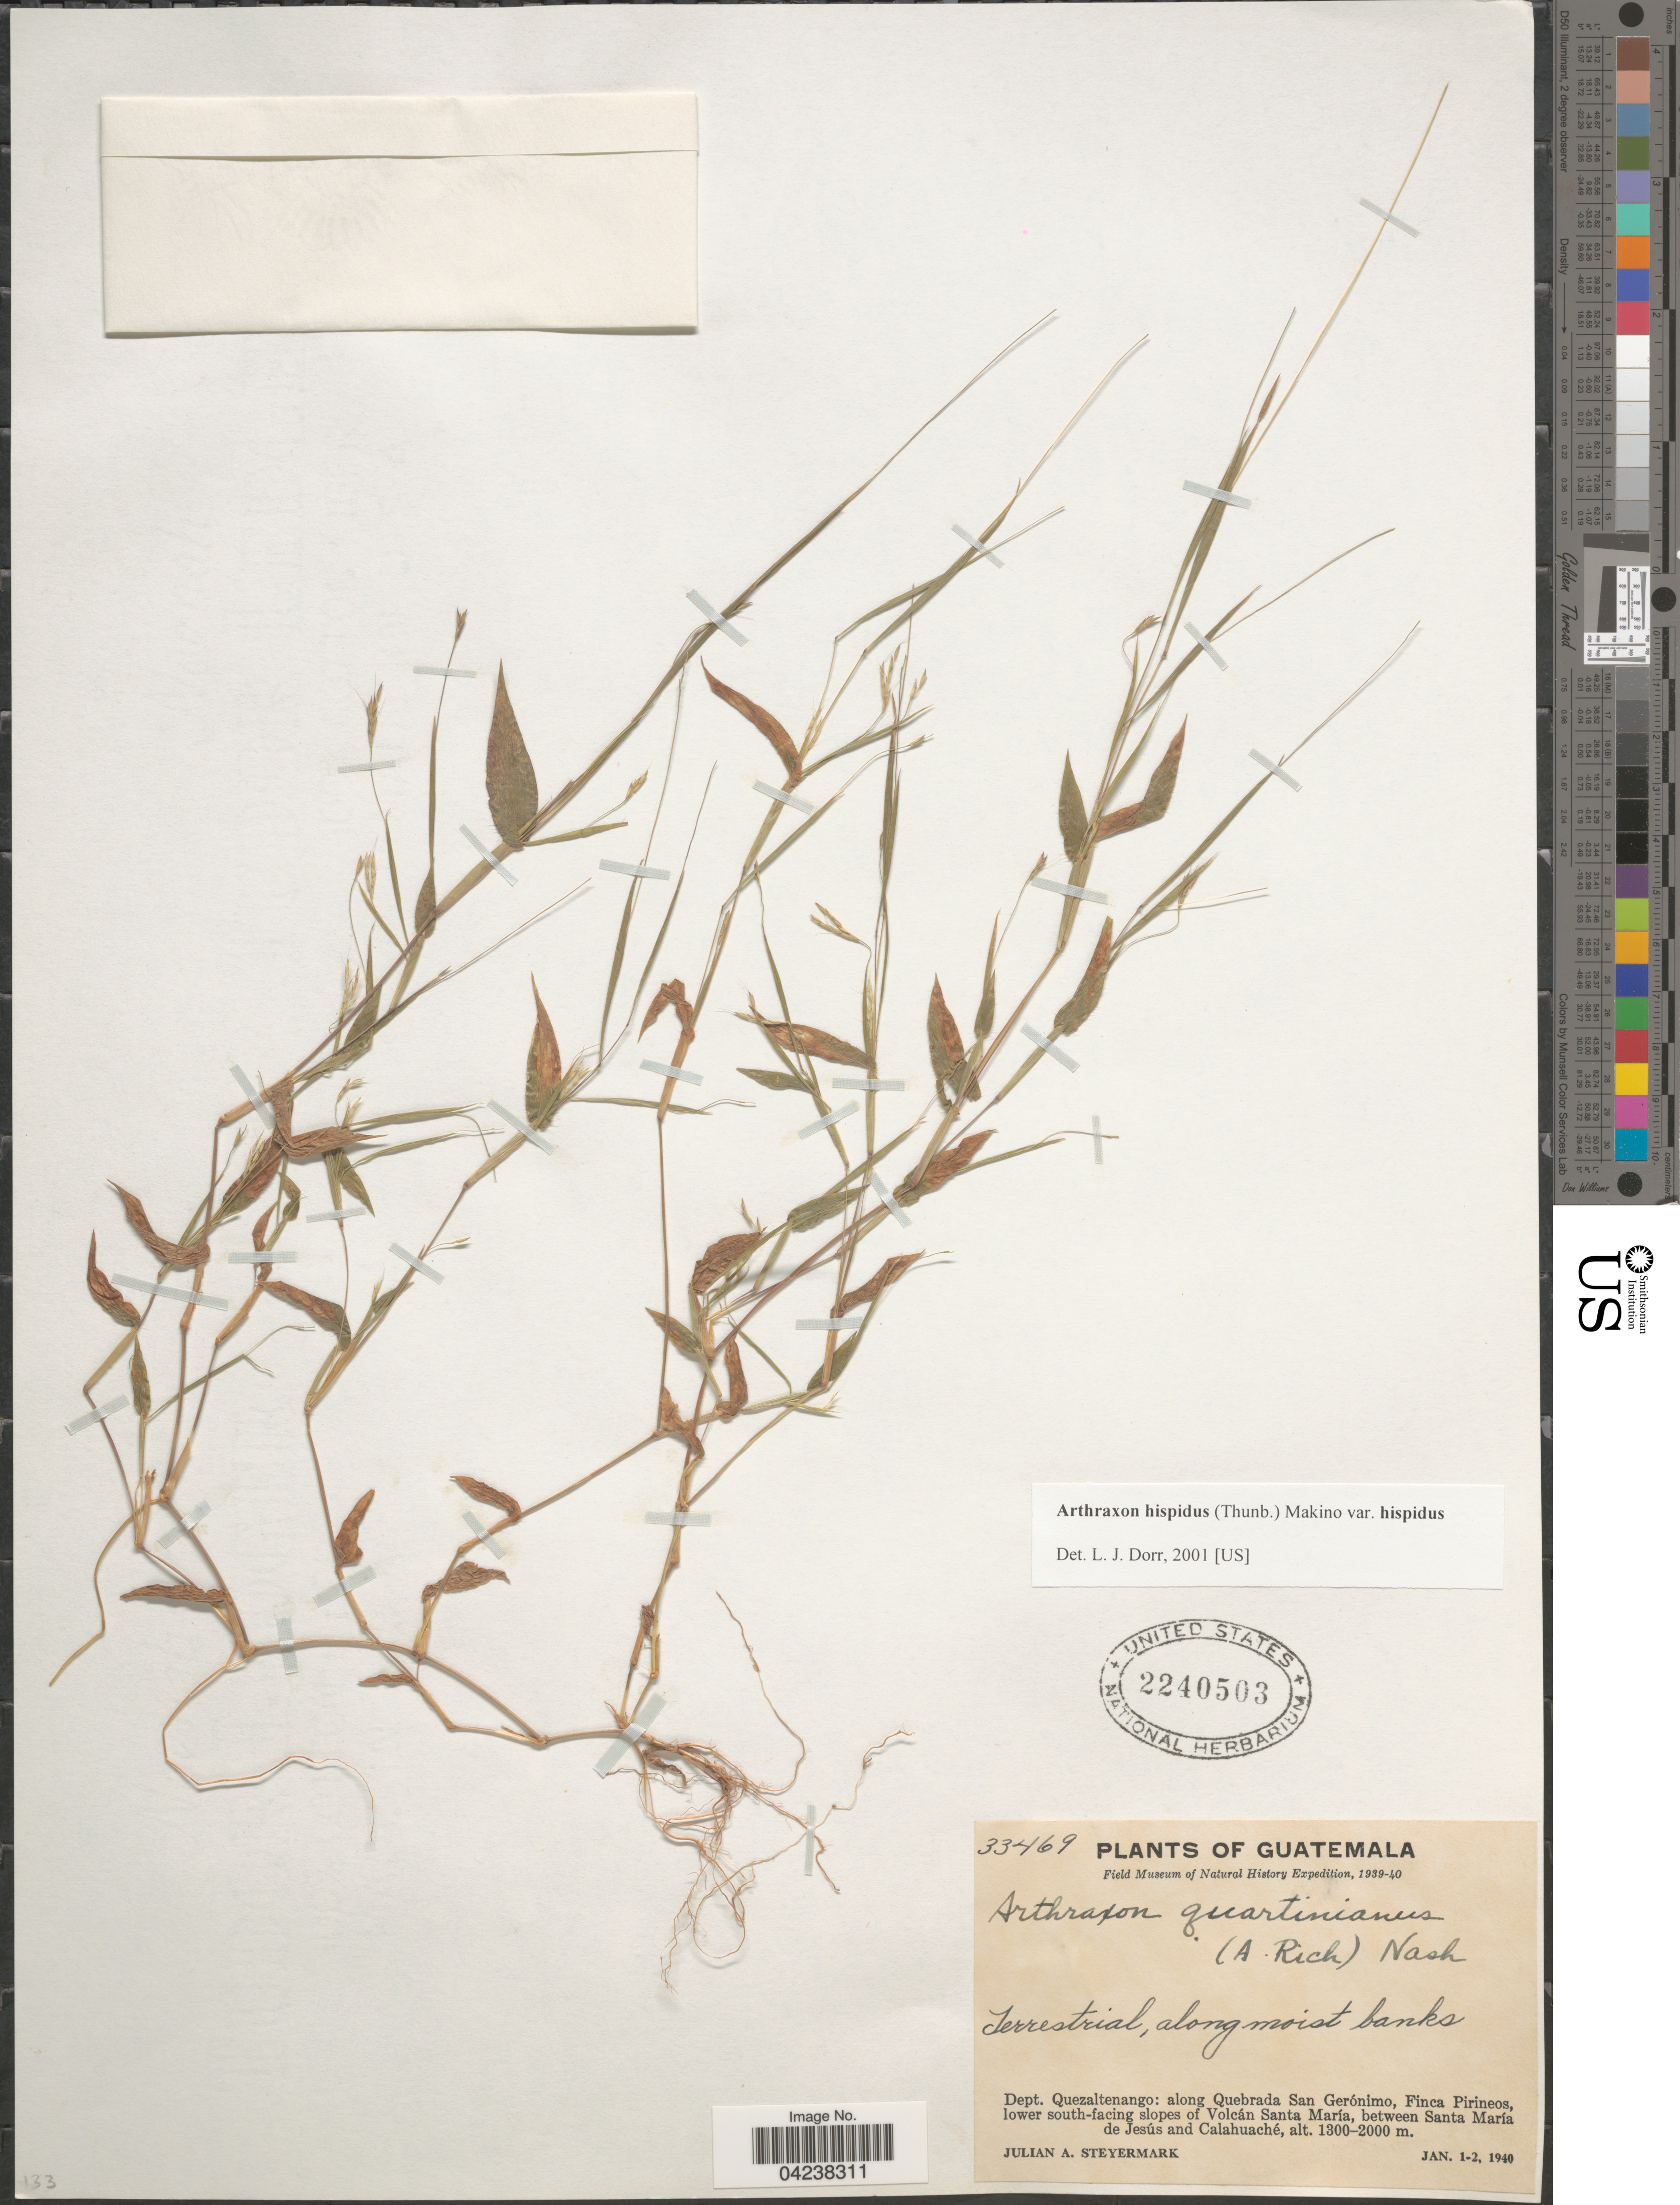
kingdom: Plantae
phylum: Tracheophyta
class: Liliopsida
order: Poales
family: Poaceae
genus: Arthraxon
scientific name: Arthraxon hispidus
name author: (Thunb.) Makino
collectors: J. Steyermark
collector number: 33469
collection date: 1940-01-01/1940-01-02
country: Guatemala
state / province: Quetzaltenango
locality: Field Museum of Natural History Expedition, 1939-40. Dept. Quezaltenango: along Quebrada San Gerónimo, Finca Pirineos, lower south-facing slopes of Volcán Santa María, between Santa María de Jesús and Calahuaché.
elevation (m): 1300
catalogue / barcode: US 2240503